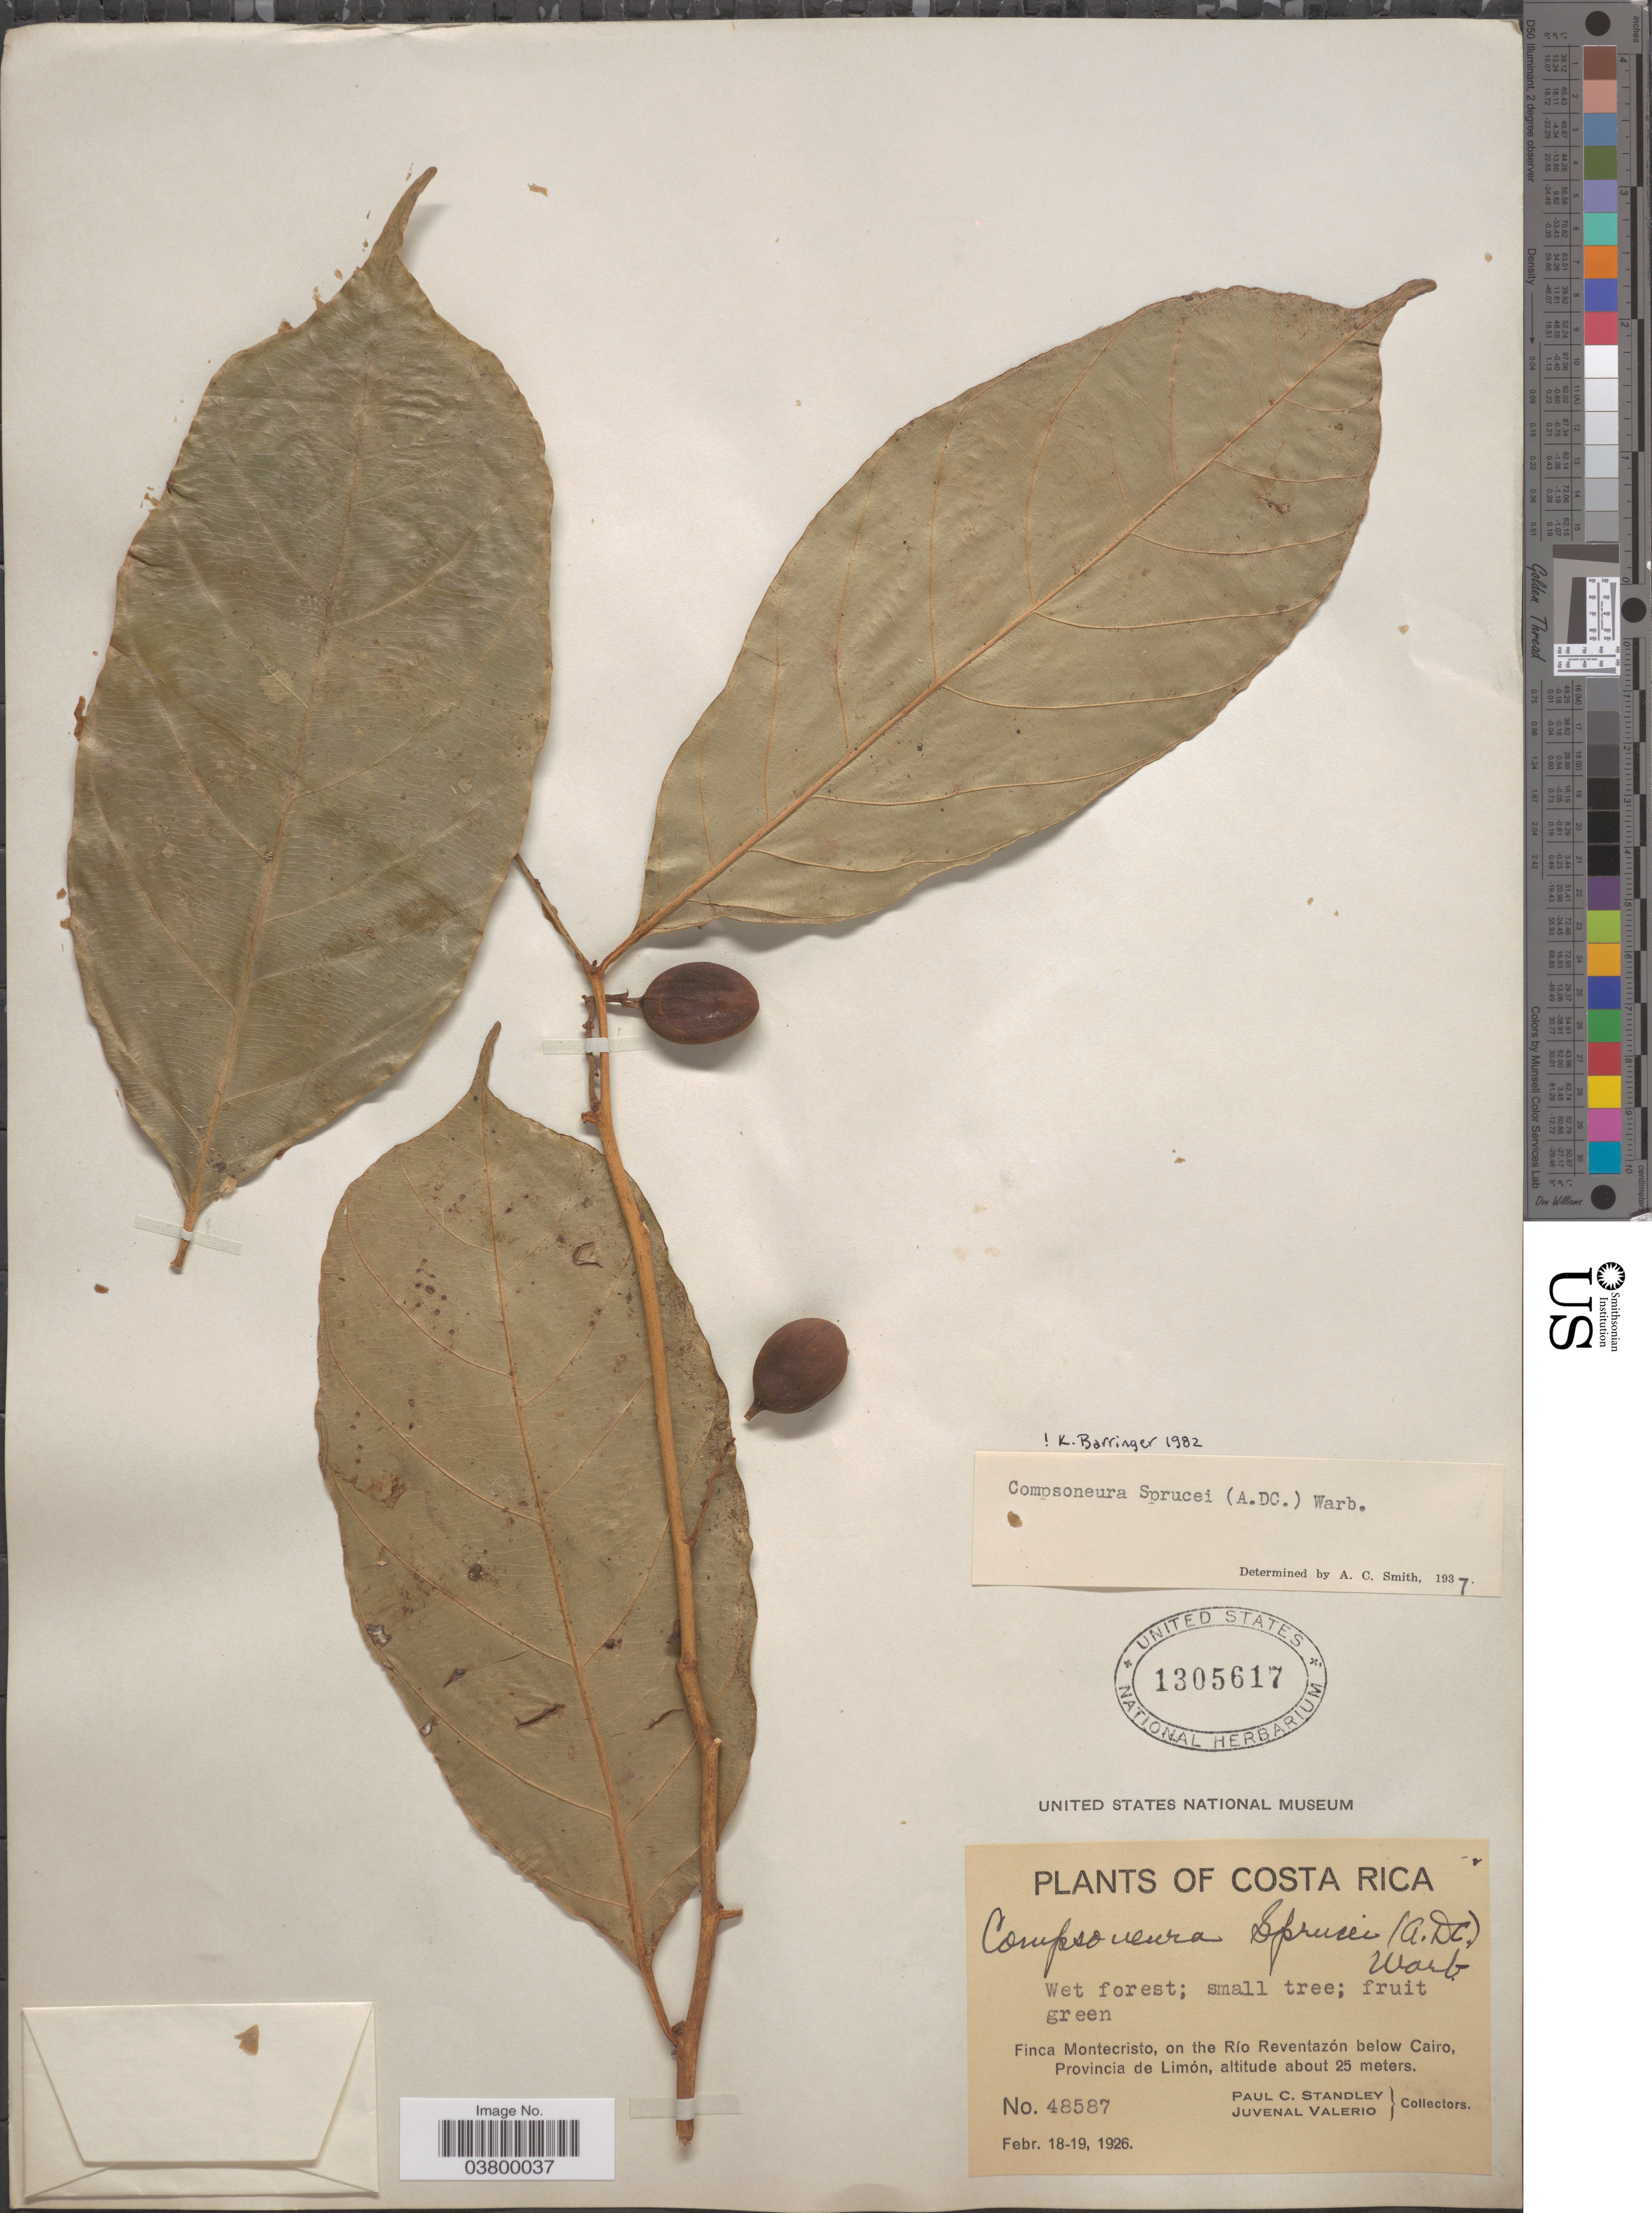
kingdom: Plantae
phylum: Tracheophyta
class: Magnoliopsida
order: Magnoliales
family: Myristicaceae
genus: Compsoneura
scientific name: Compsoneura sprucei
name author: (A. DC.) Warb.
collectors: P. C. Standley & J. Valerio R.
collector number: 48587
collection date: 1926-02-18/1926-02-19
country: Costa Rica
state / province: Limón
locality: Finca Montecristo, on the Río Reventazón below Cairo.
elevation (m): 25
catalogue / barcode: US 1305617